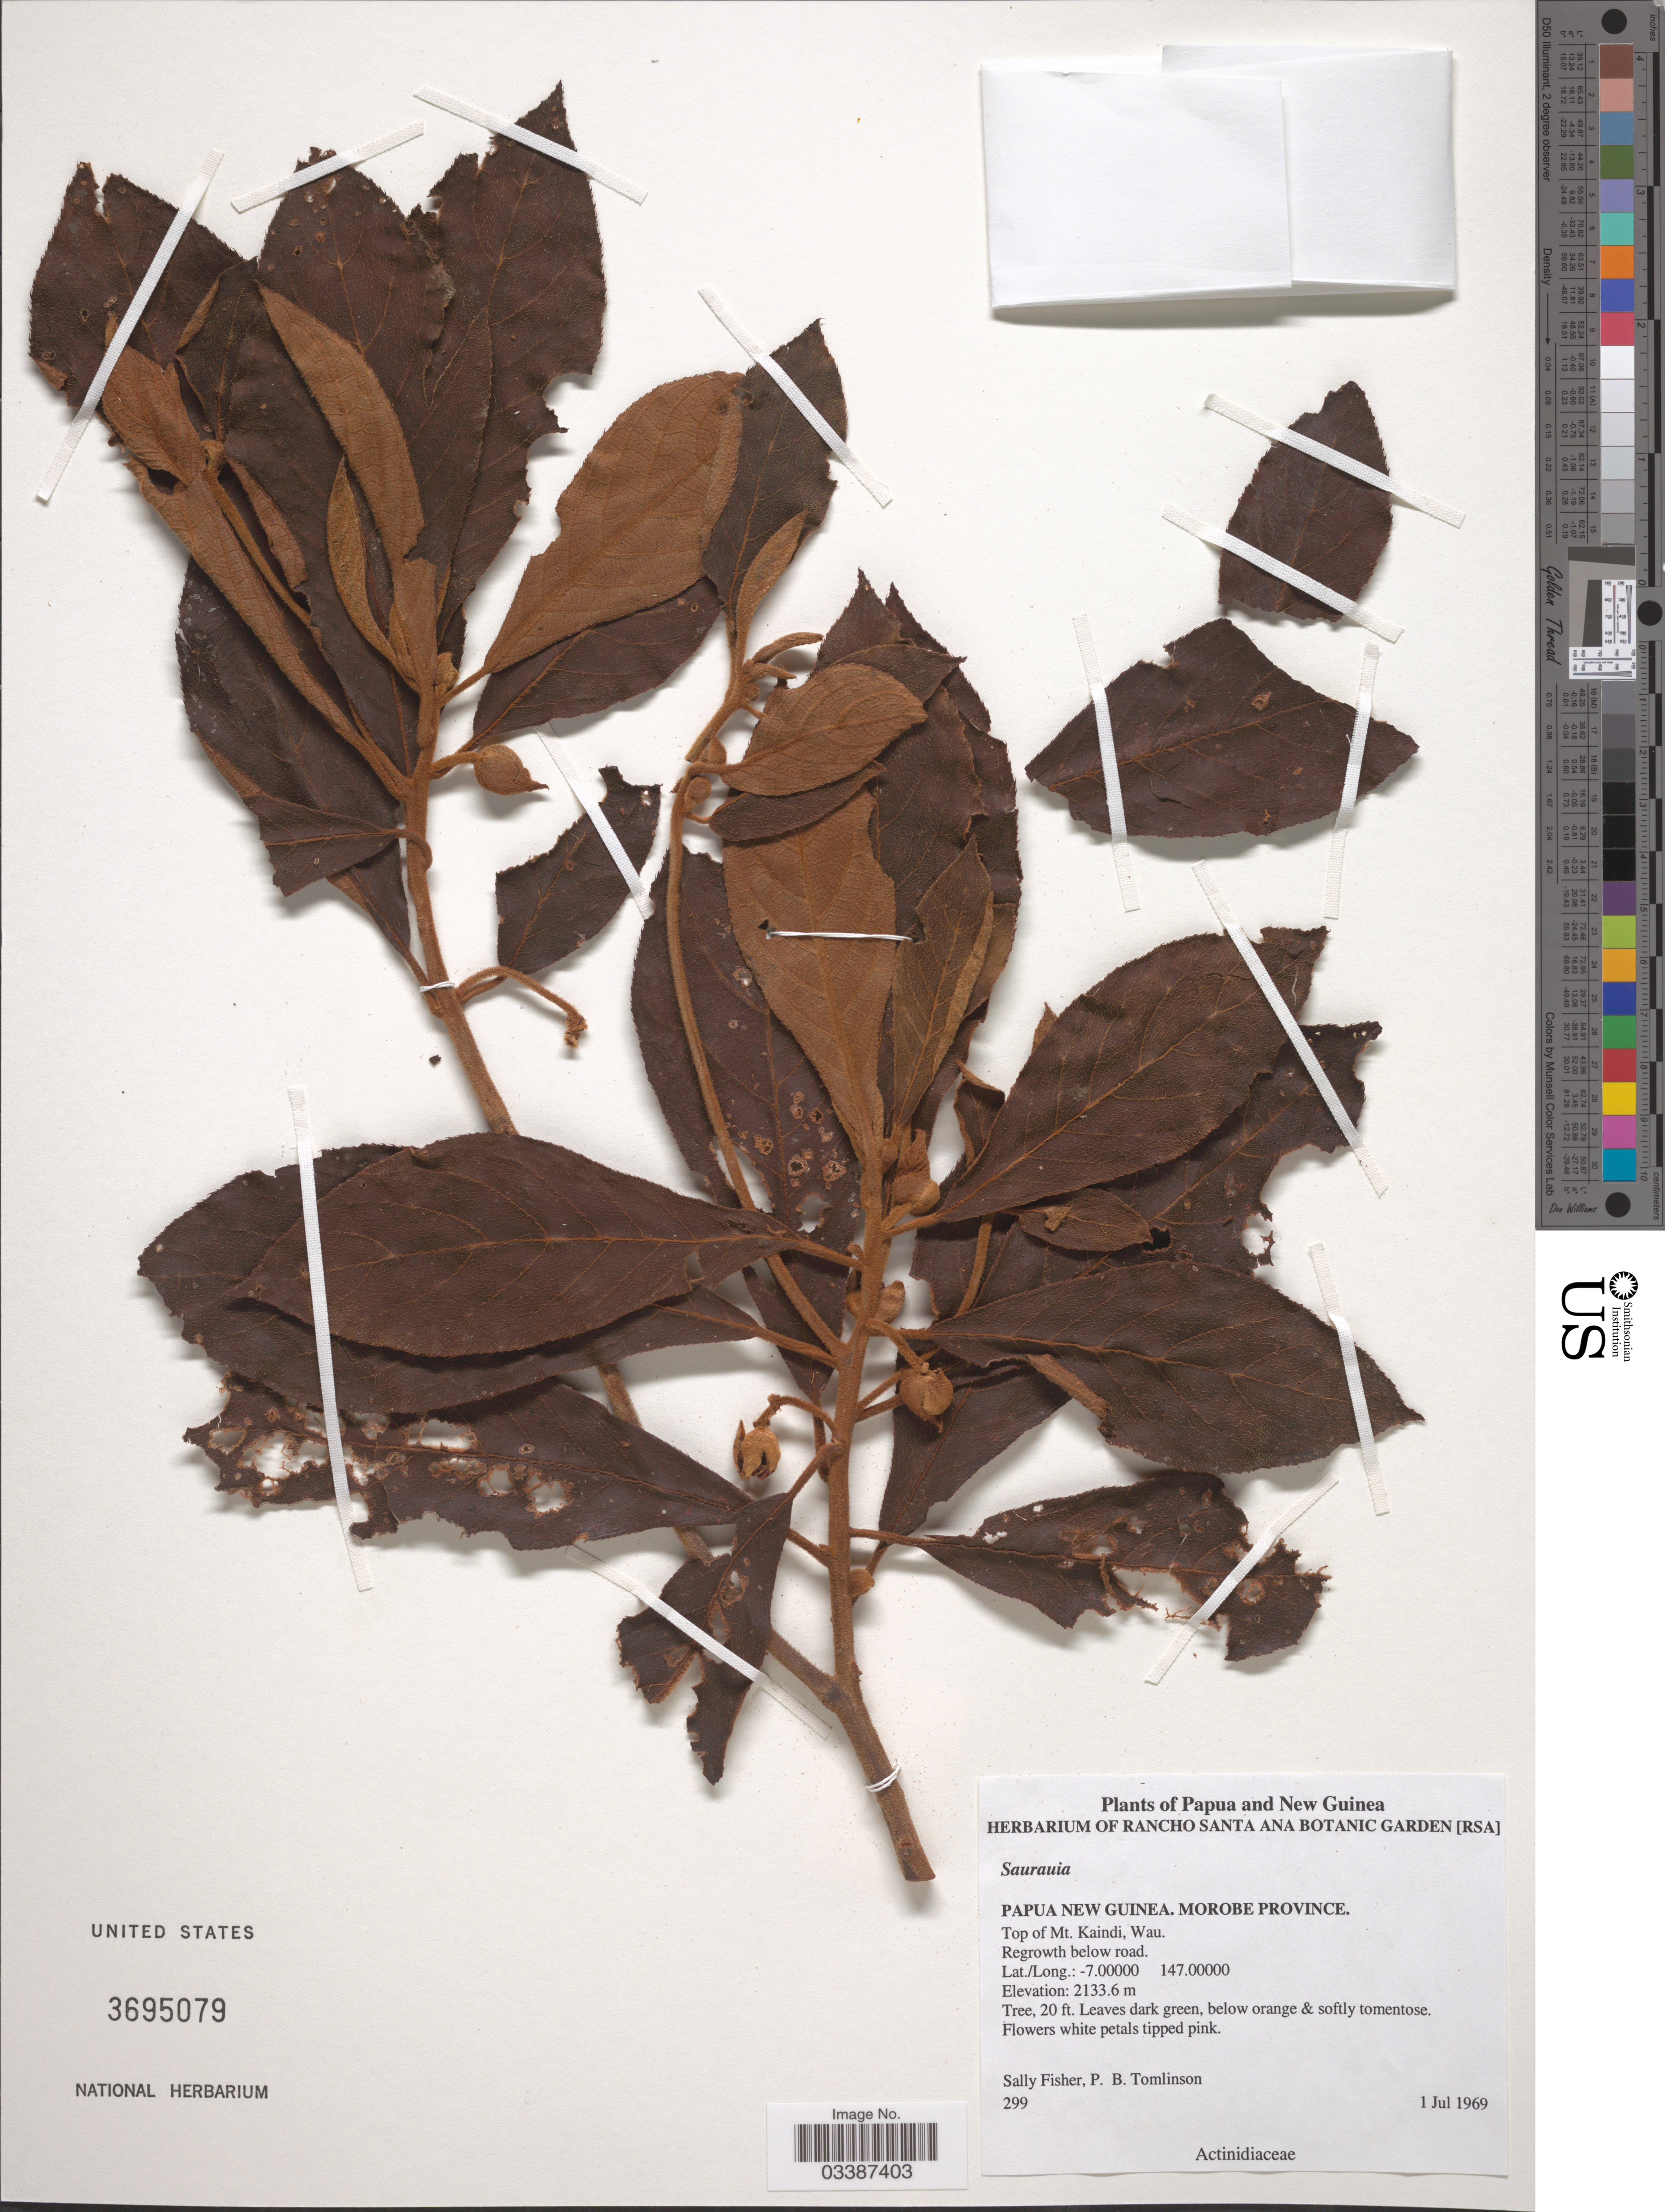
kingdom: Plantae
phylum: Tracheophyta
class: Magnoliopsida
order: Ericales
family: Actinidiaceae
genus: Saurauia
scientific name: Saurauia sp.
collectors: S. Fisher & P. Tomlinson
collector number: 299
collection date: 1969-07-01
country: Papua New Guinea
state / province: Morobe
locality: Top of Mt. Kaindi, Wau.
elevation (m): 2133.6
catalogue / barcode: US 3695079